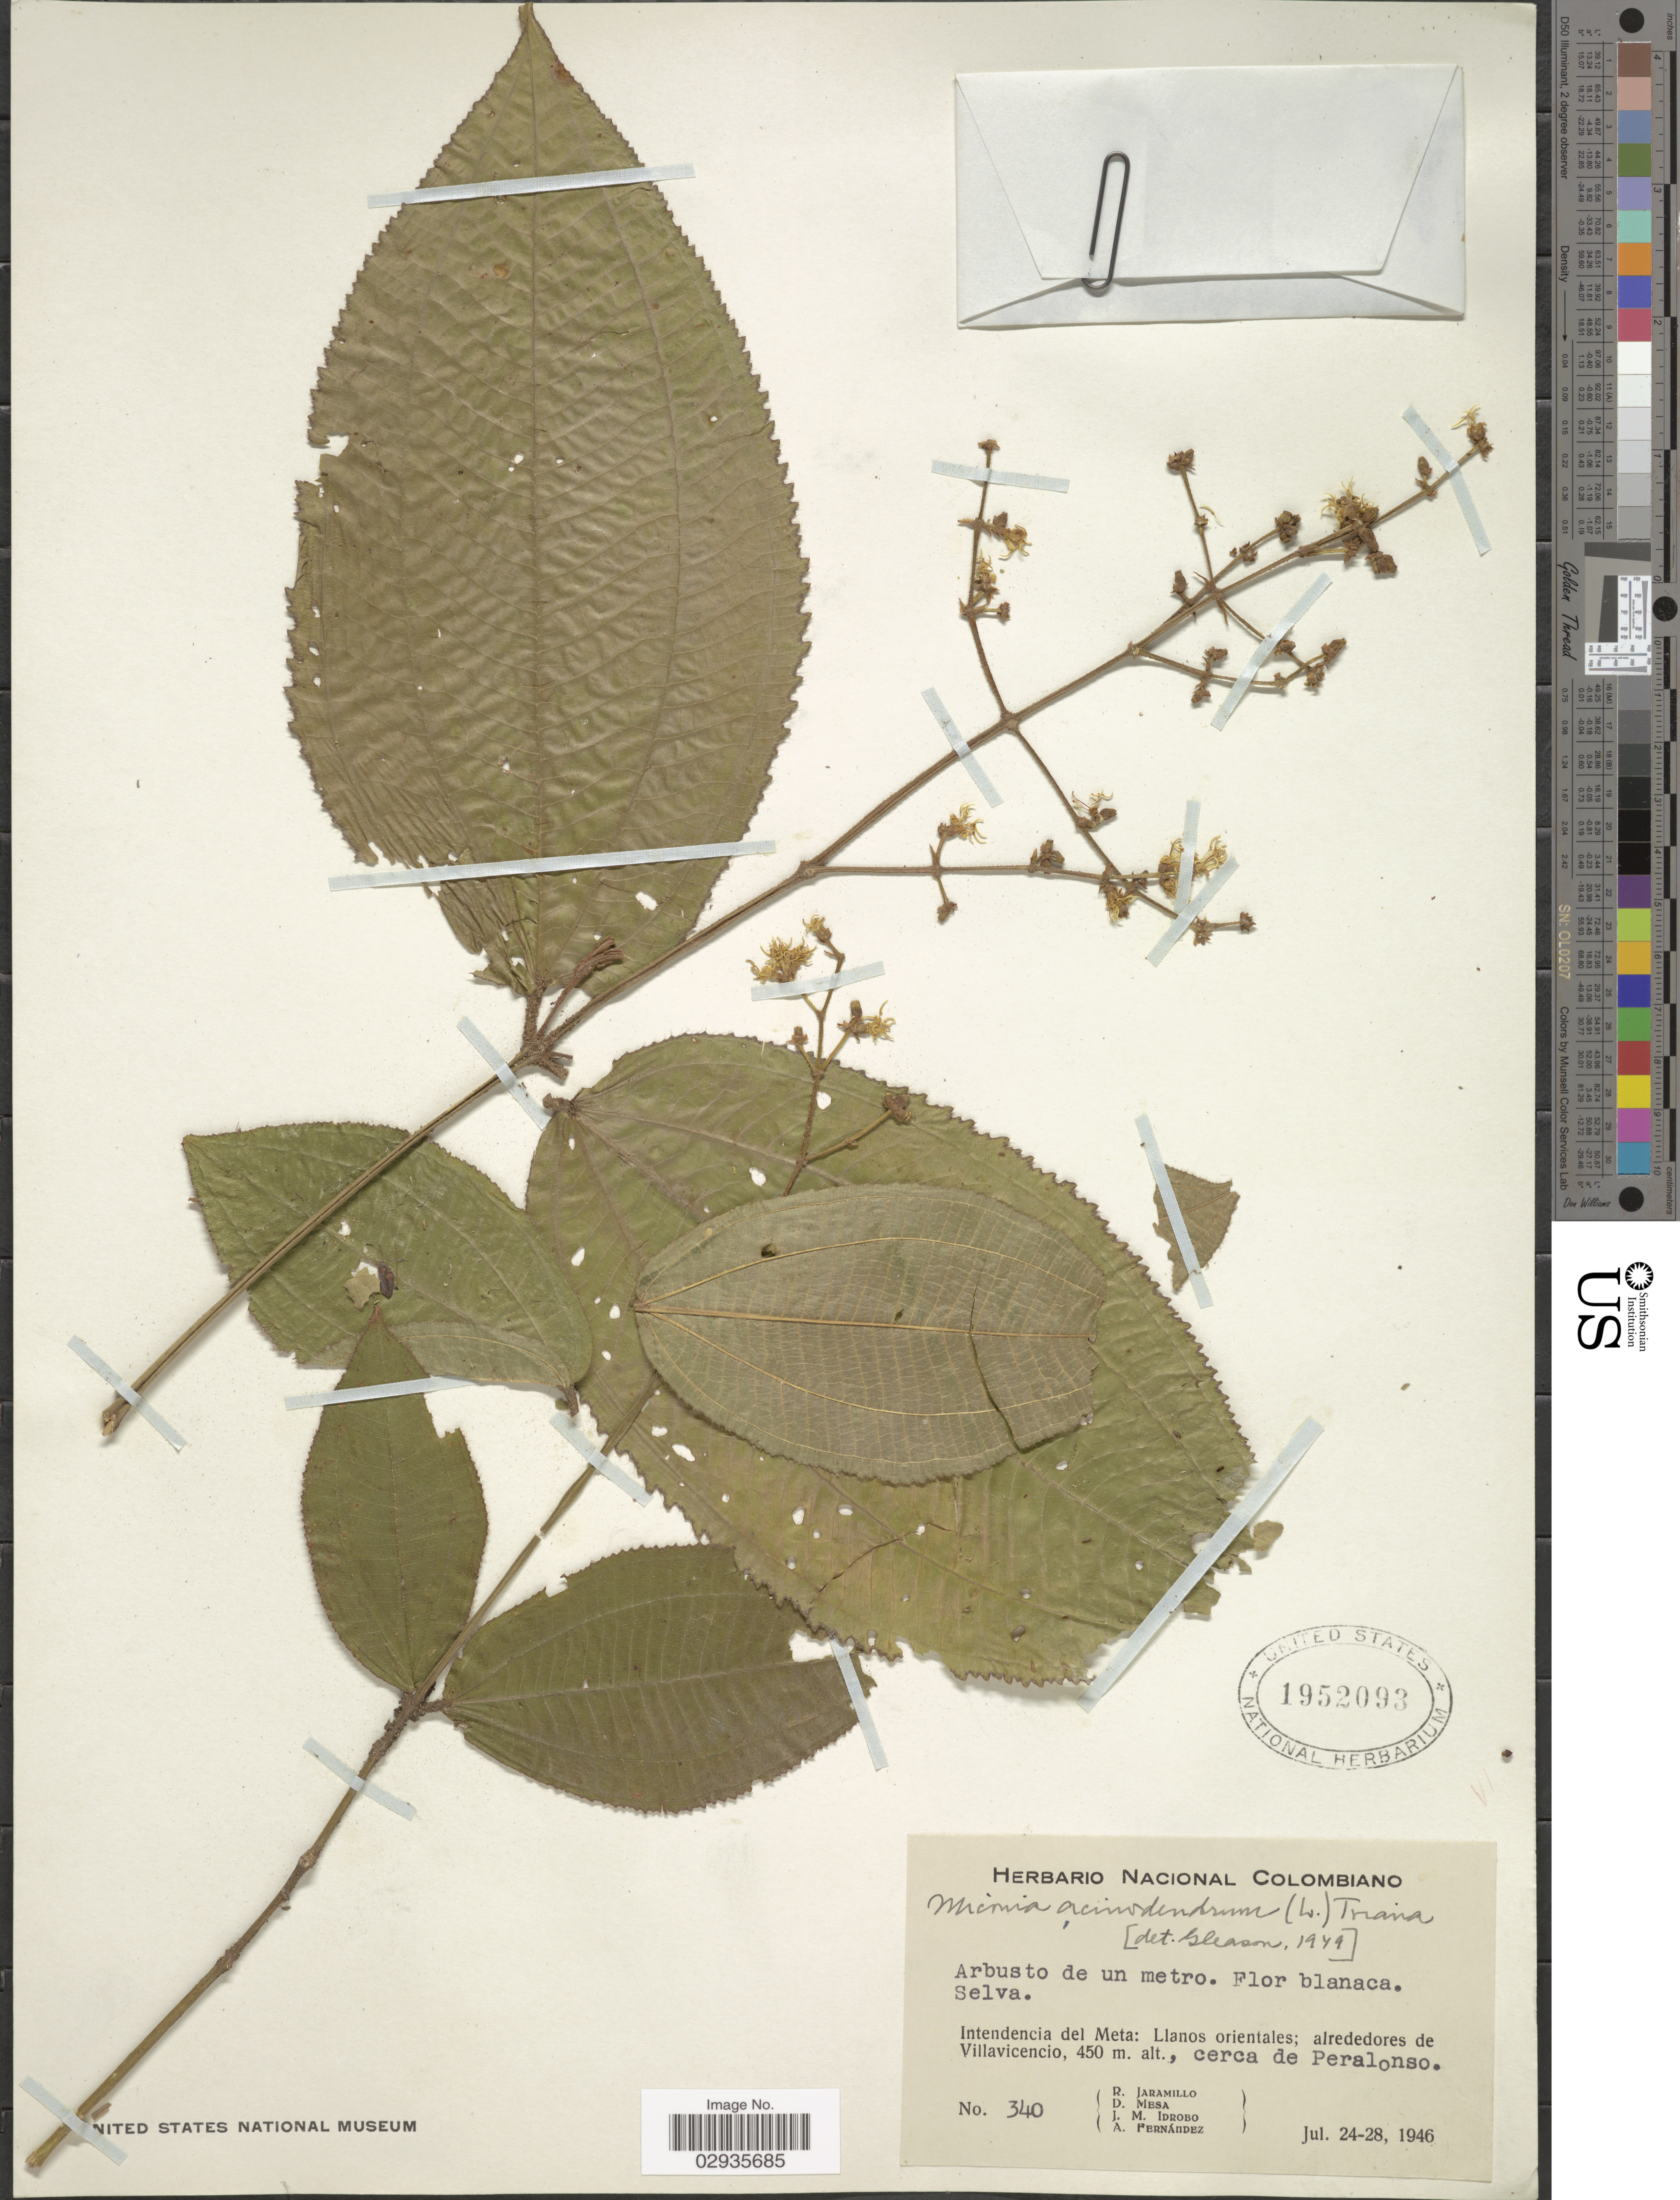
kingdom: Plantae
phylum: Tracheophyta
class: Magnoliopsida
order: Myrtales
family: Melastomataceae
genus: Miconia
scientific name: Miconia acinodendron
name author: (L.) Sweet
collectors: R. Jaramillo, D. Mesa, J. M. Idrobo & A. Fernandez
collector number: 340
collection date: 1946-07-24/1946-07-28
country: Colombia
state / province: Meta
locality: Intendencia del Meta: Llanos orientales; alrededores de Villavicencio, cerca de Peralonso.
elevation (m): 450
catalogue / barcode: US 1952093